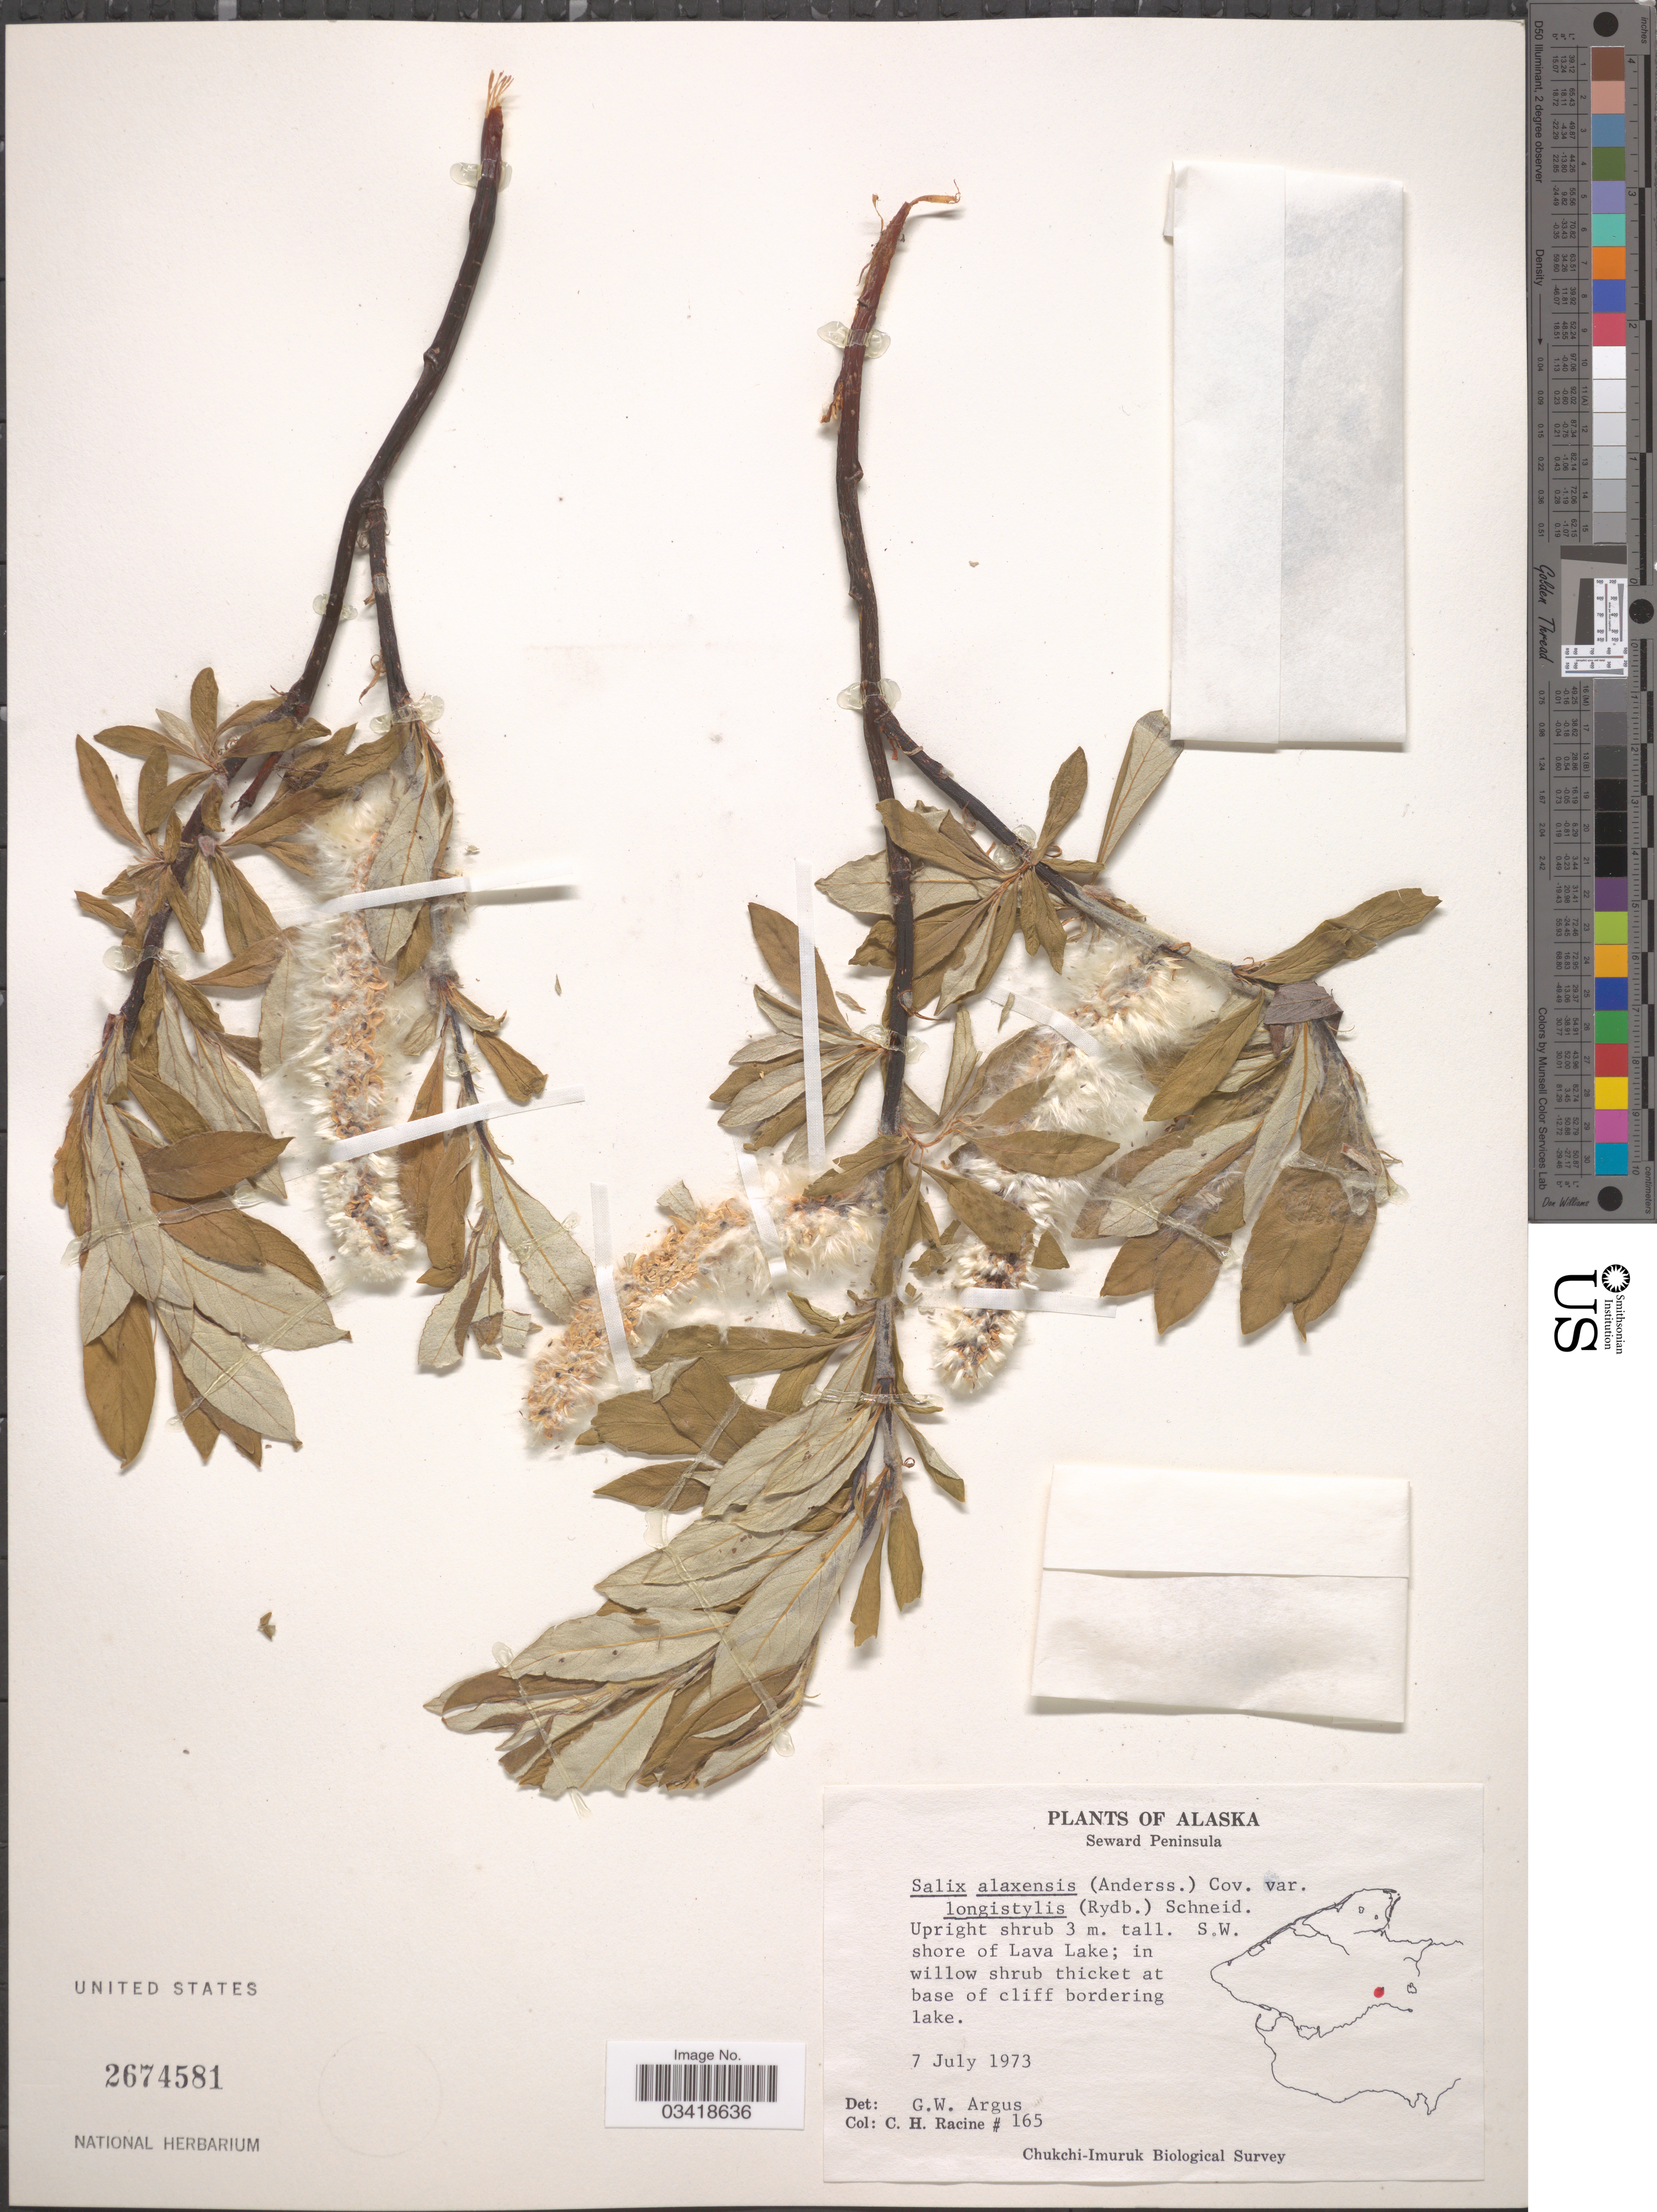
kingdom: Plantae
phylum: Tracheophyta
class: Magnoliopsida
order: Malpighiales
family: Salicaceae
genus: Salix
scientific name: Salix alaxensis var. longistylis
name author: (Rydb.) C.K. Schneid.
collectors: C. Racine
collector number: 165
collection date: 1973-07-07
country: United States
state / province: Alaska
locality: Seward Peninsula. S.W. shore of Lava Lake.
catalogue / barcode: US 2674581